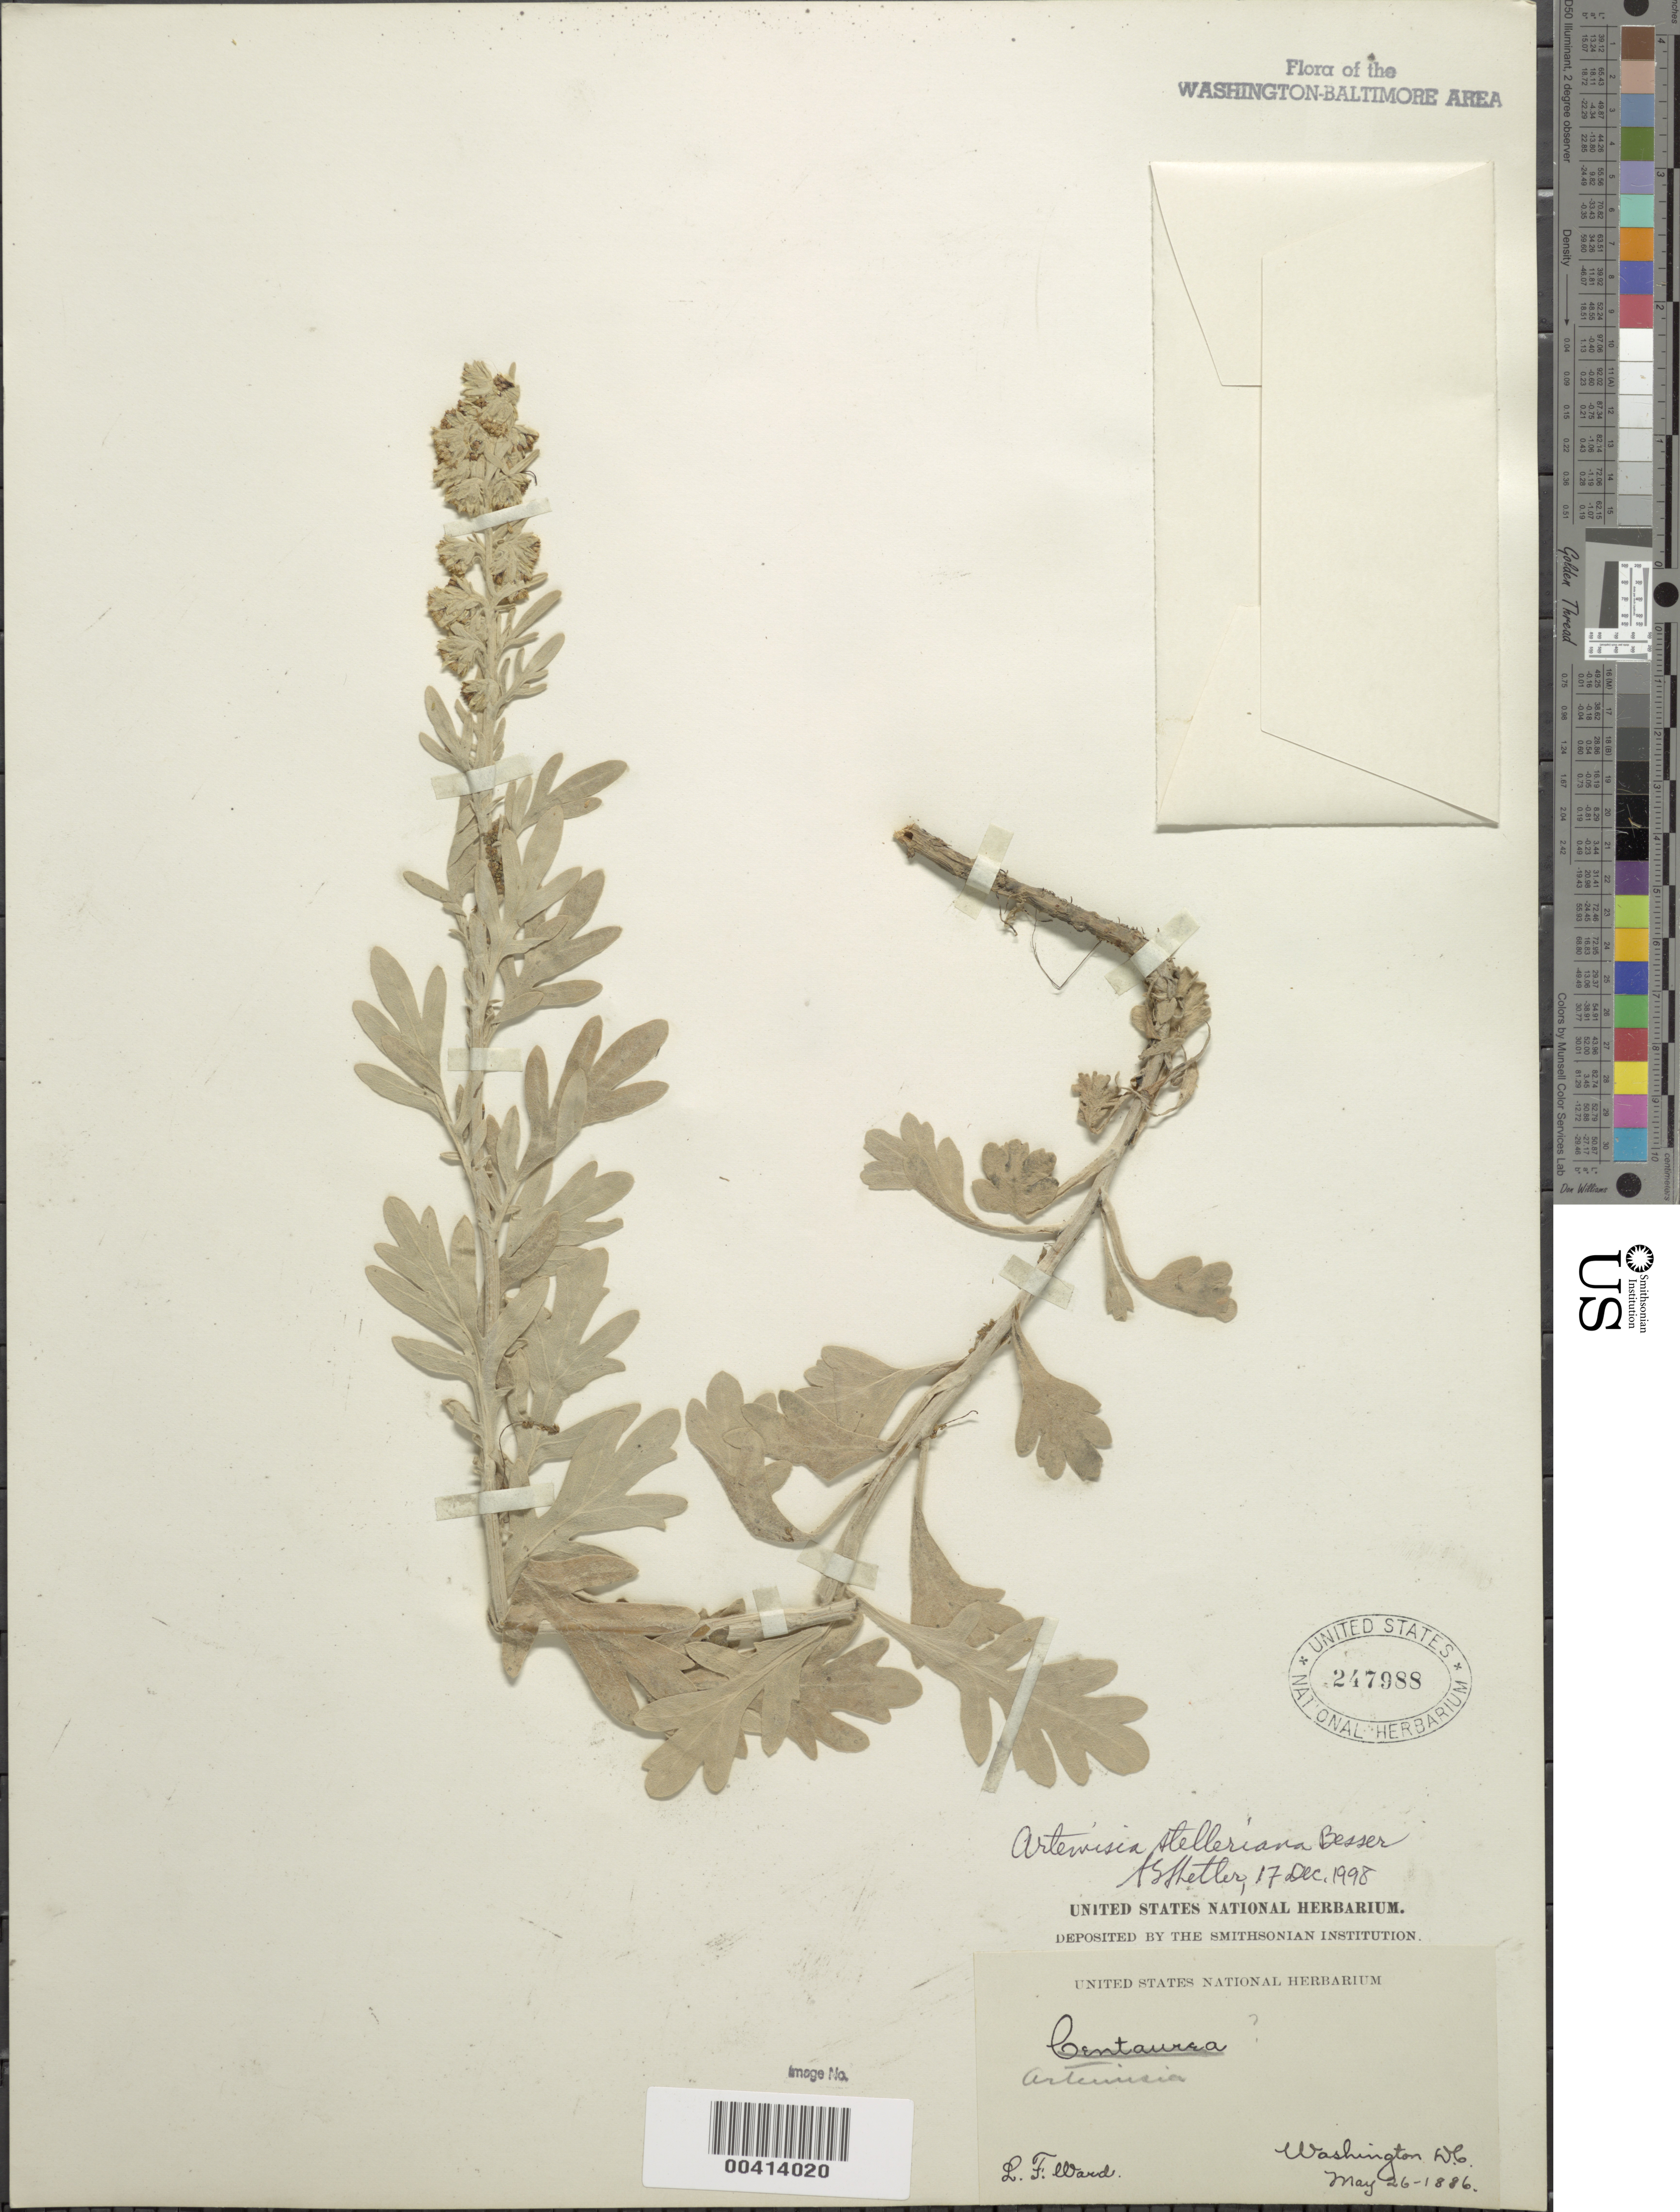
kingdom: Plantae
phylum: Tracheophyta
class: Magnoliopsida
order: Asterales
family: Asteraceae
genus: Artemisia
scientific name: Artemisia stelleriana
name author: Besser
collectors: L. F. Ward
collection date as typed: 26 May 1886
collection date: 1886-05-26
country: United States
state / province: District of Columbia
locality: Washington DC Area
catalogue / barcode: US 247988